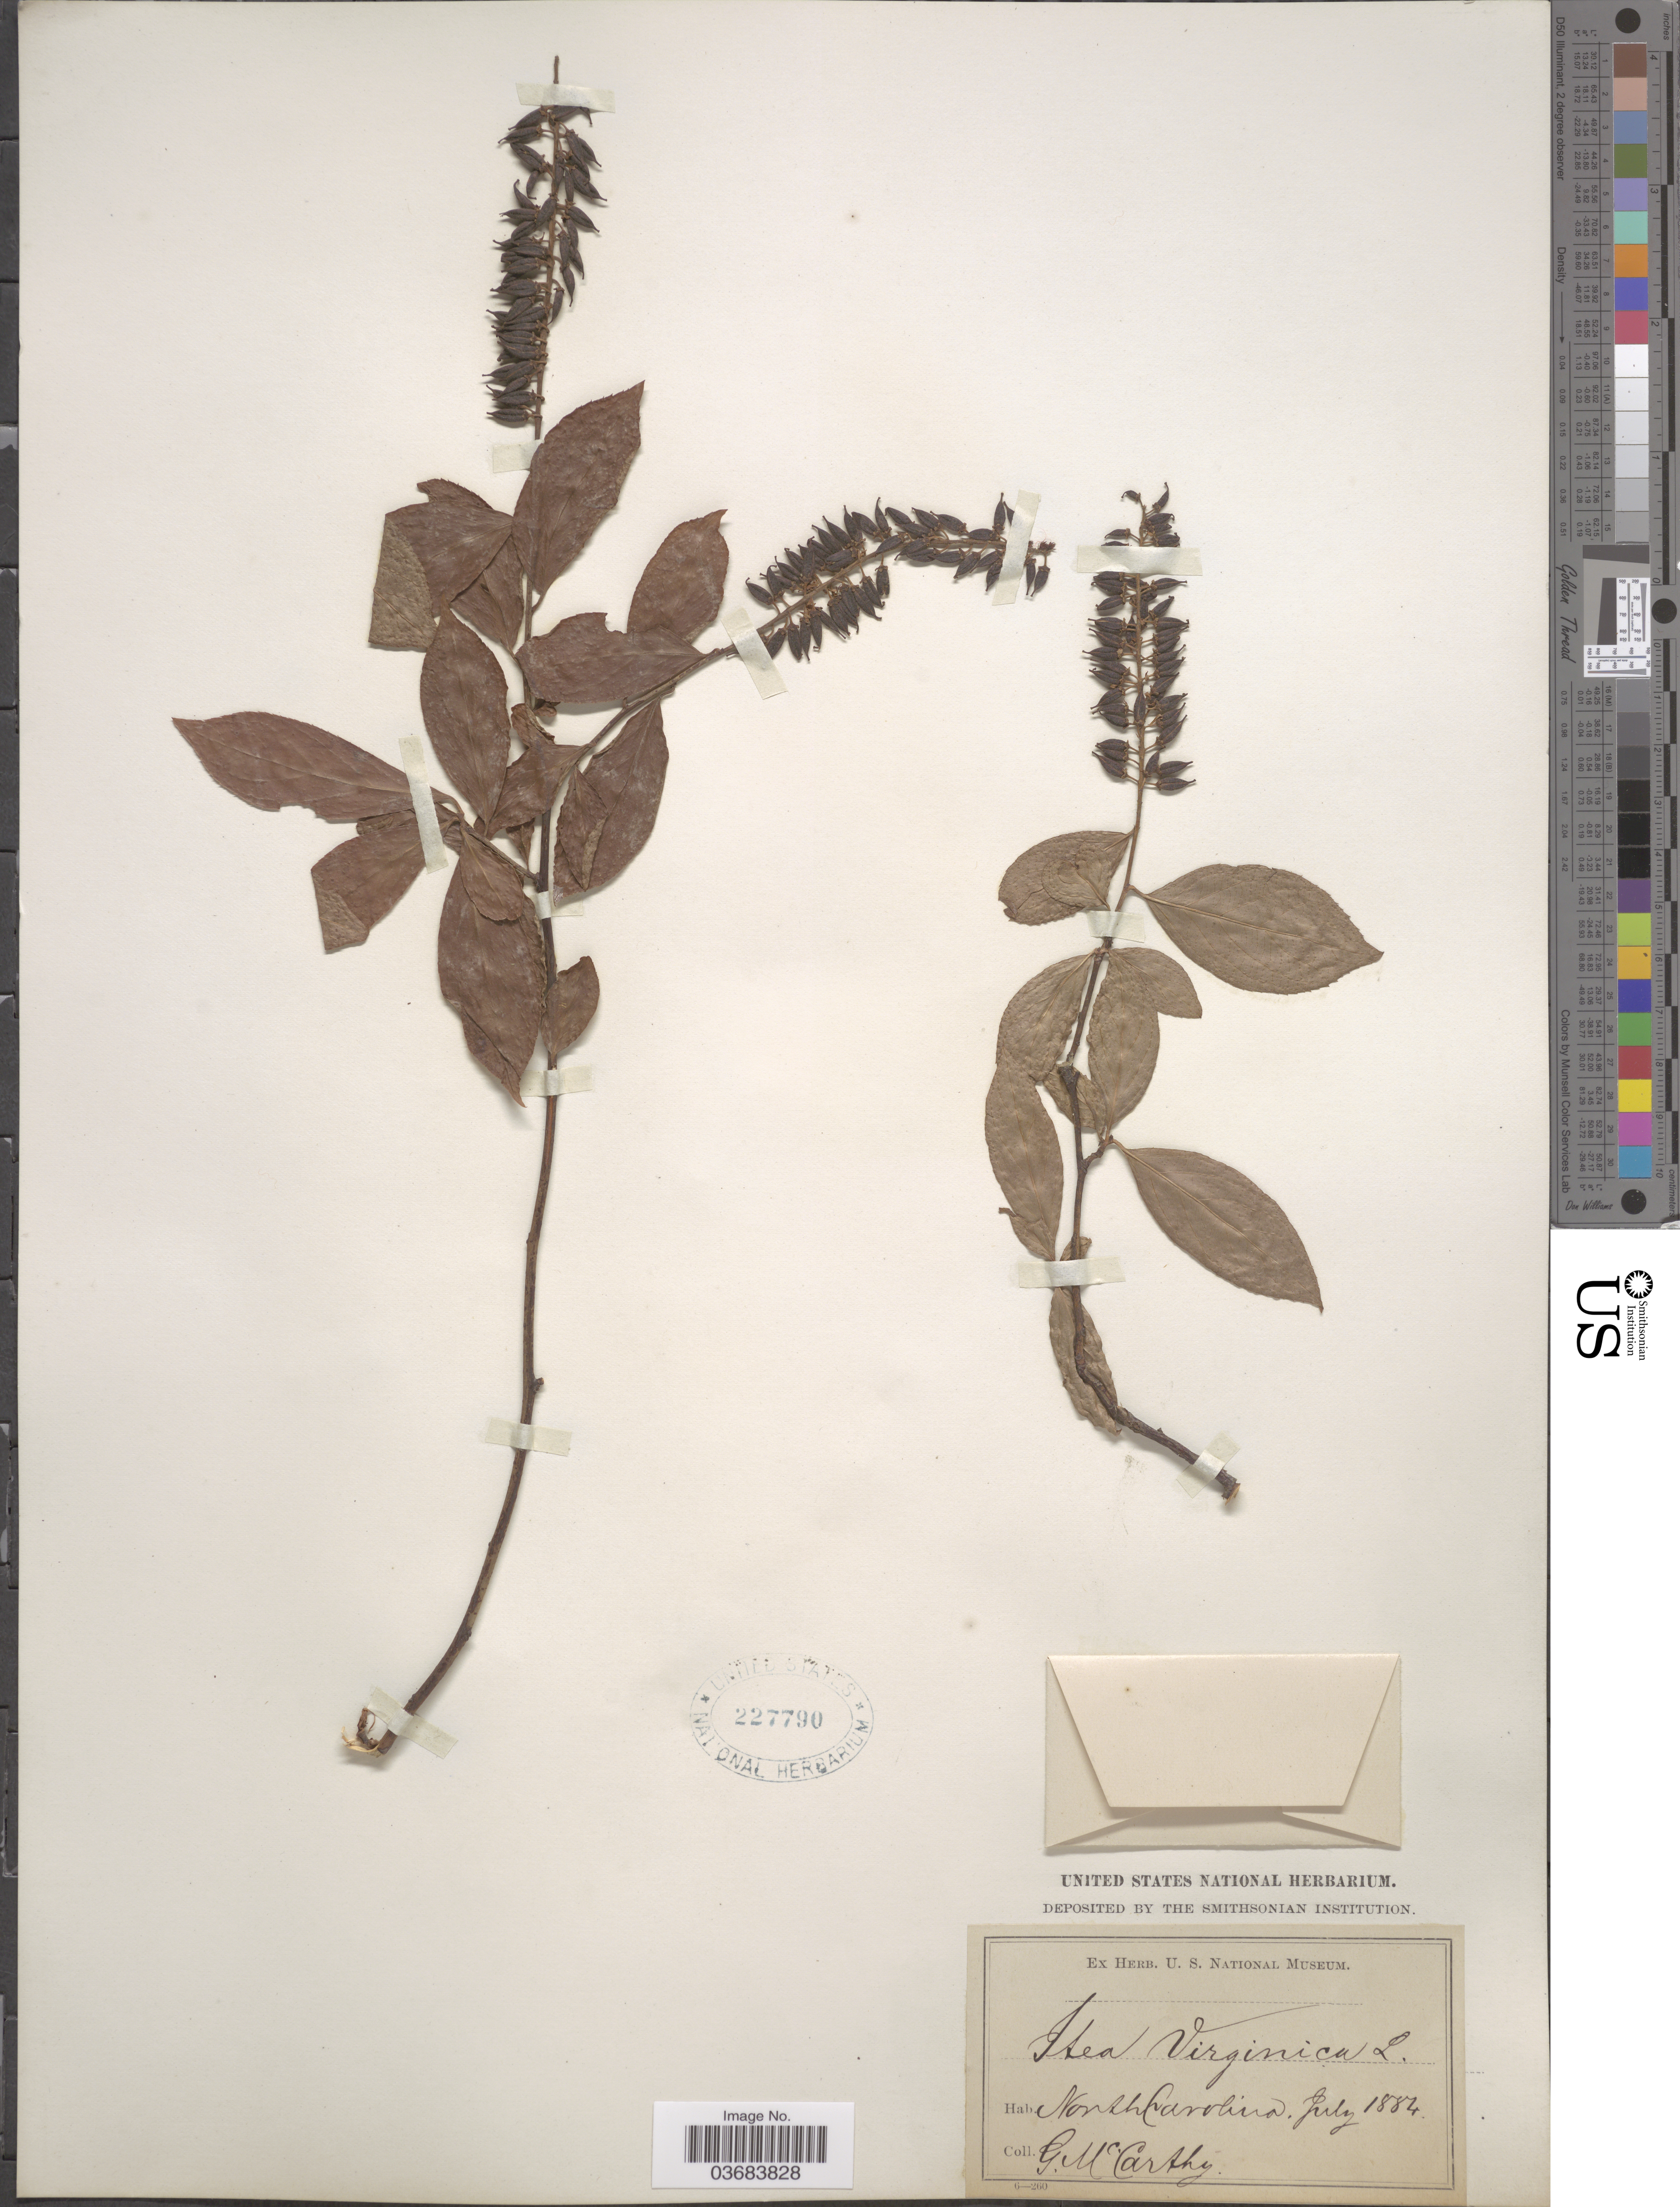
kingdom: Plantae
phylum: Tracheophyta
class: Magnoliopsida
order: Saxifragales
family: Iteaceae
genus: Itea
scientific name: Itea virginica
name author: L.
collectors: G. McCarthy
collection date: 1884-07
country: United States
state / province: North Carolina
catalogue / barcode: US 227790